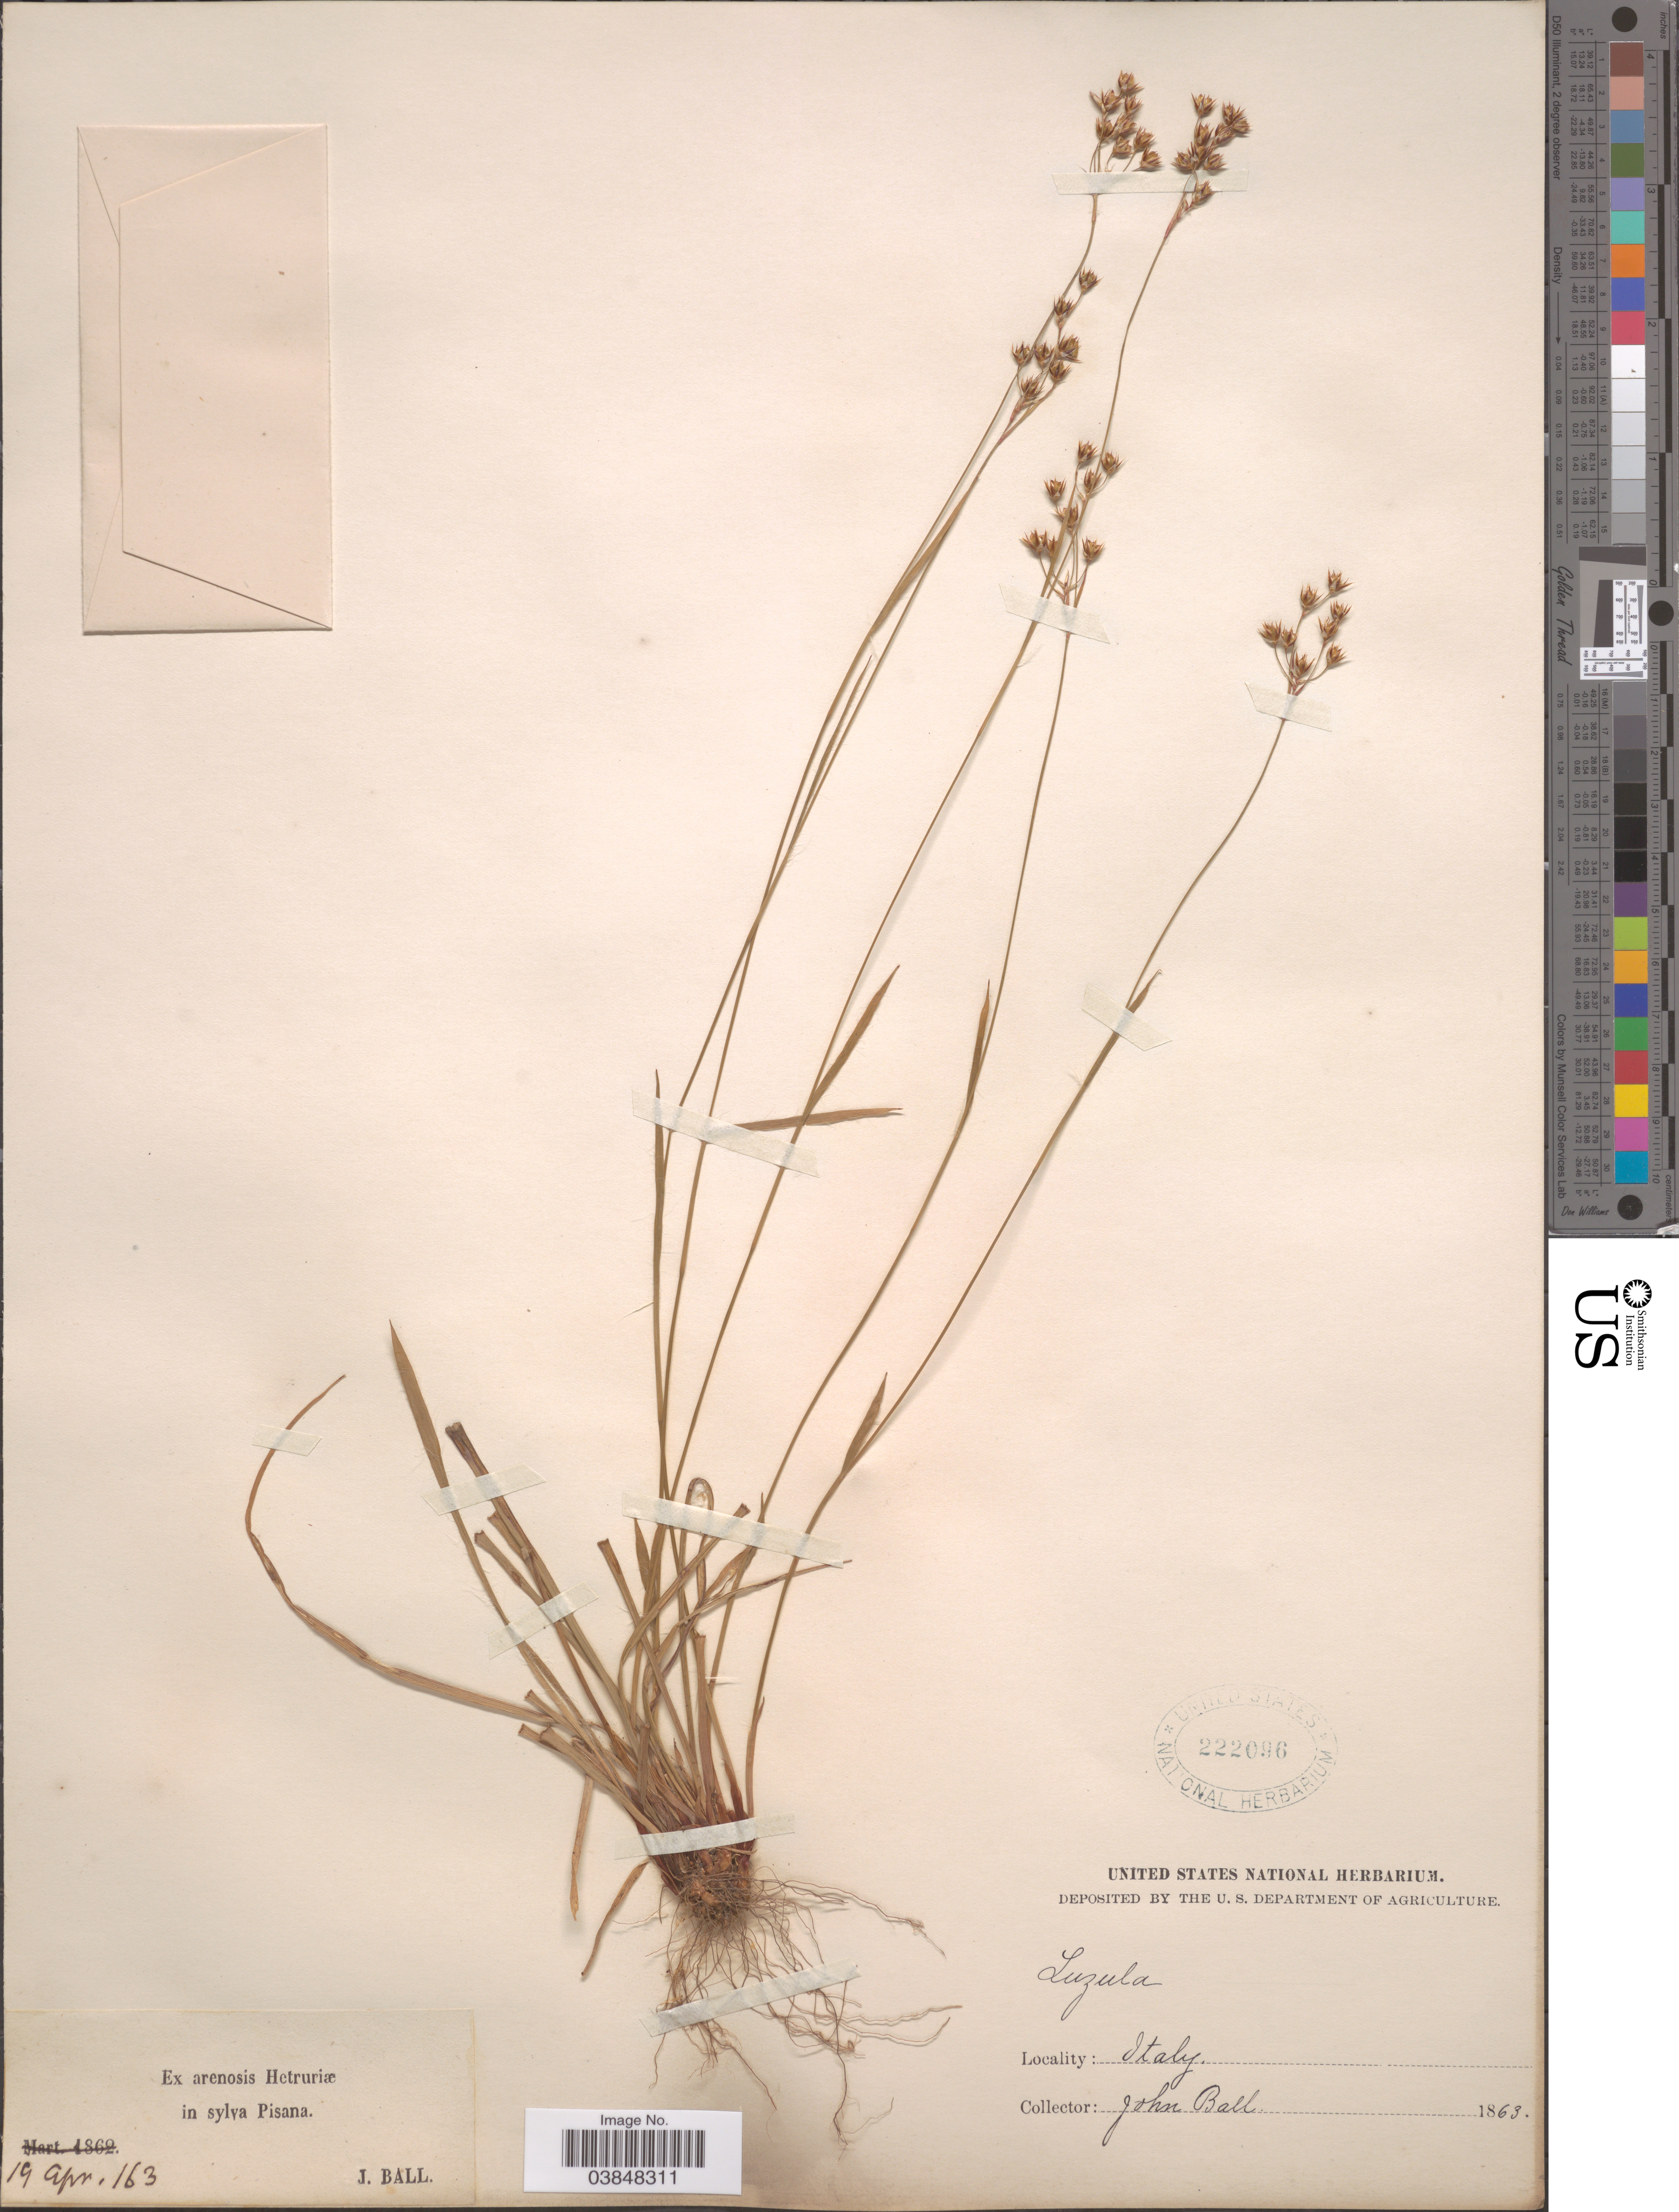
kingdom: Plantae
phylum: Tracheophyta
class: Liliopsida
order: Poales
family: Juncaceae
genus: Luzula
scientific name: Luzula sp.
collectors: J. Ball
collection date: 1863-04-19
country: Italy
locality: Ex arenosis Hetruriae in sylva Pisana.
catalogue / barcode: US 222096